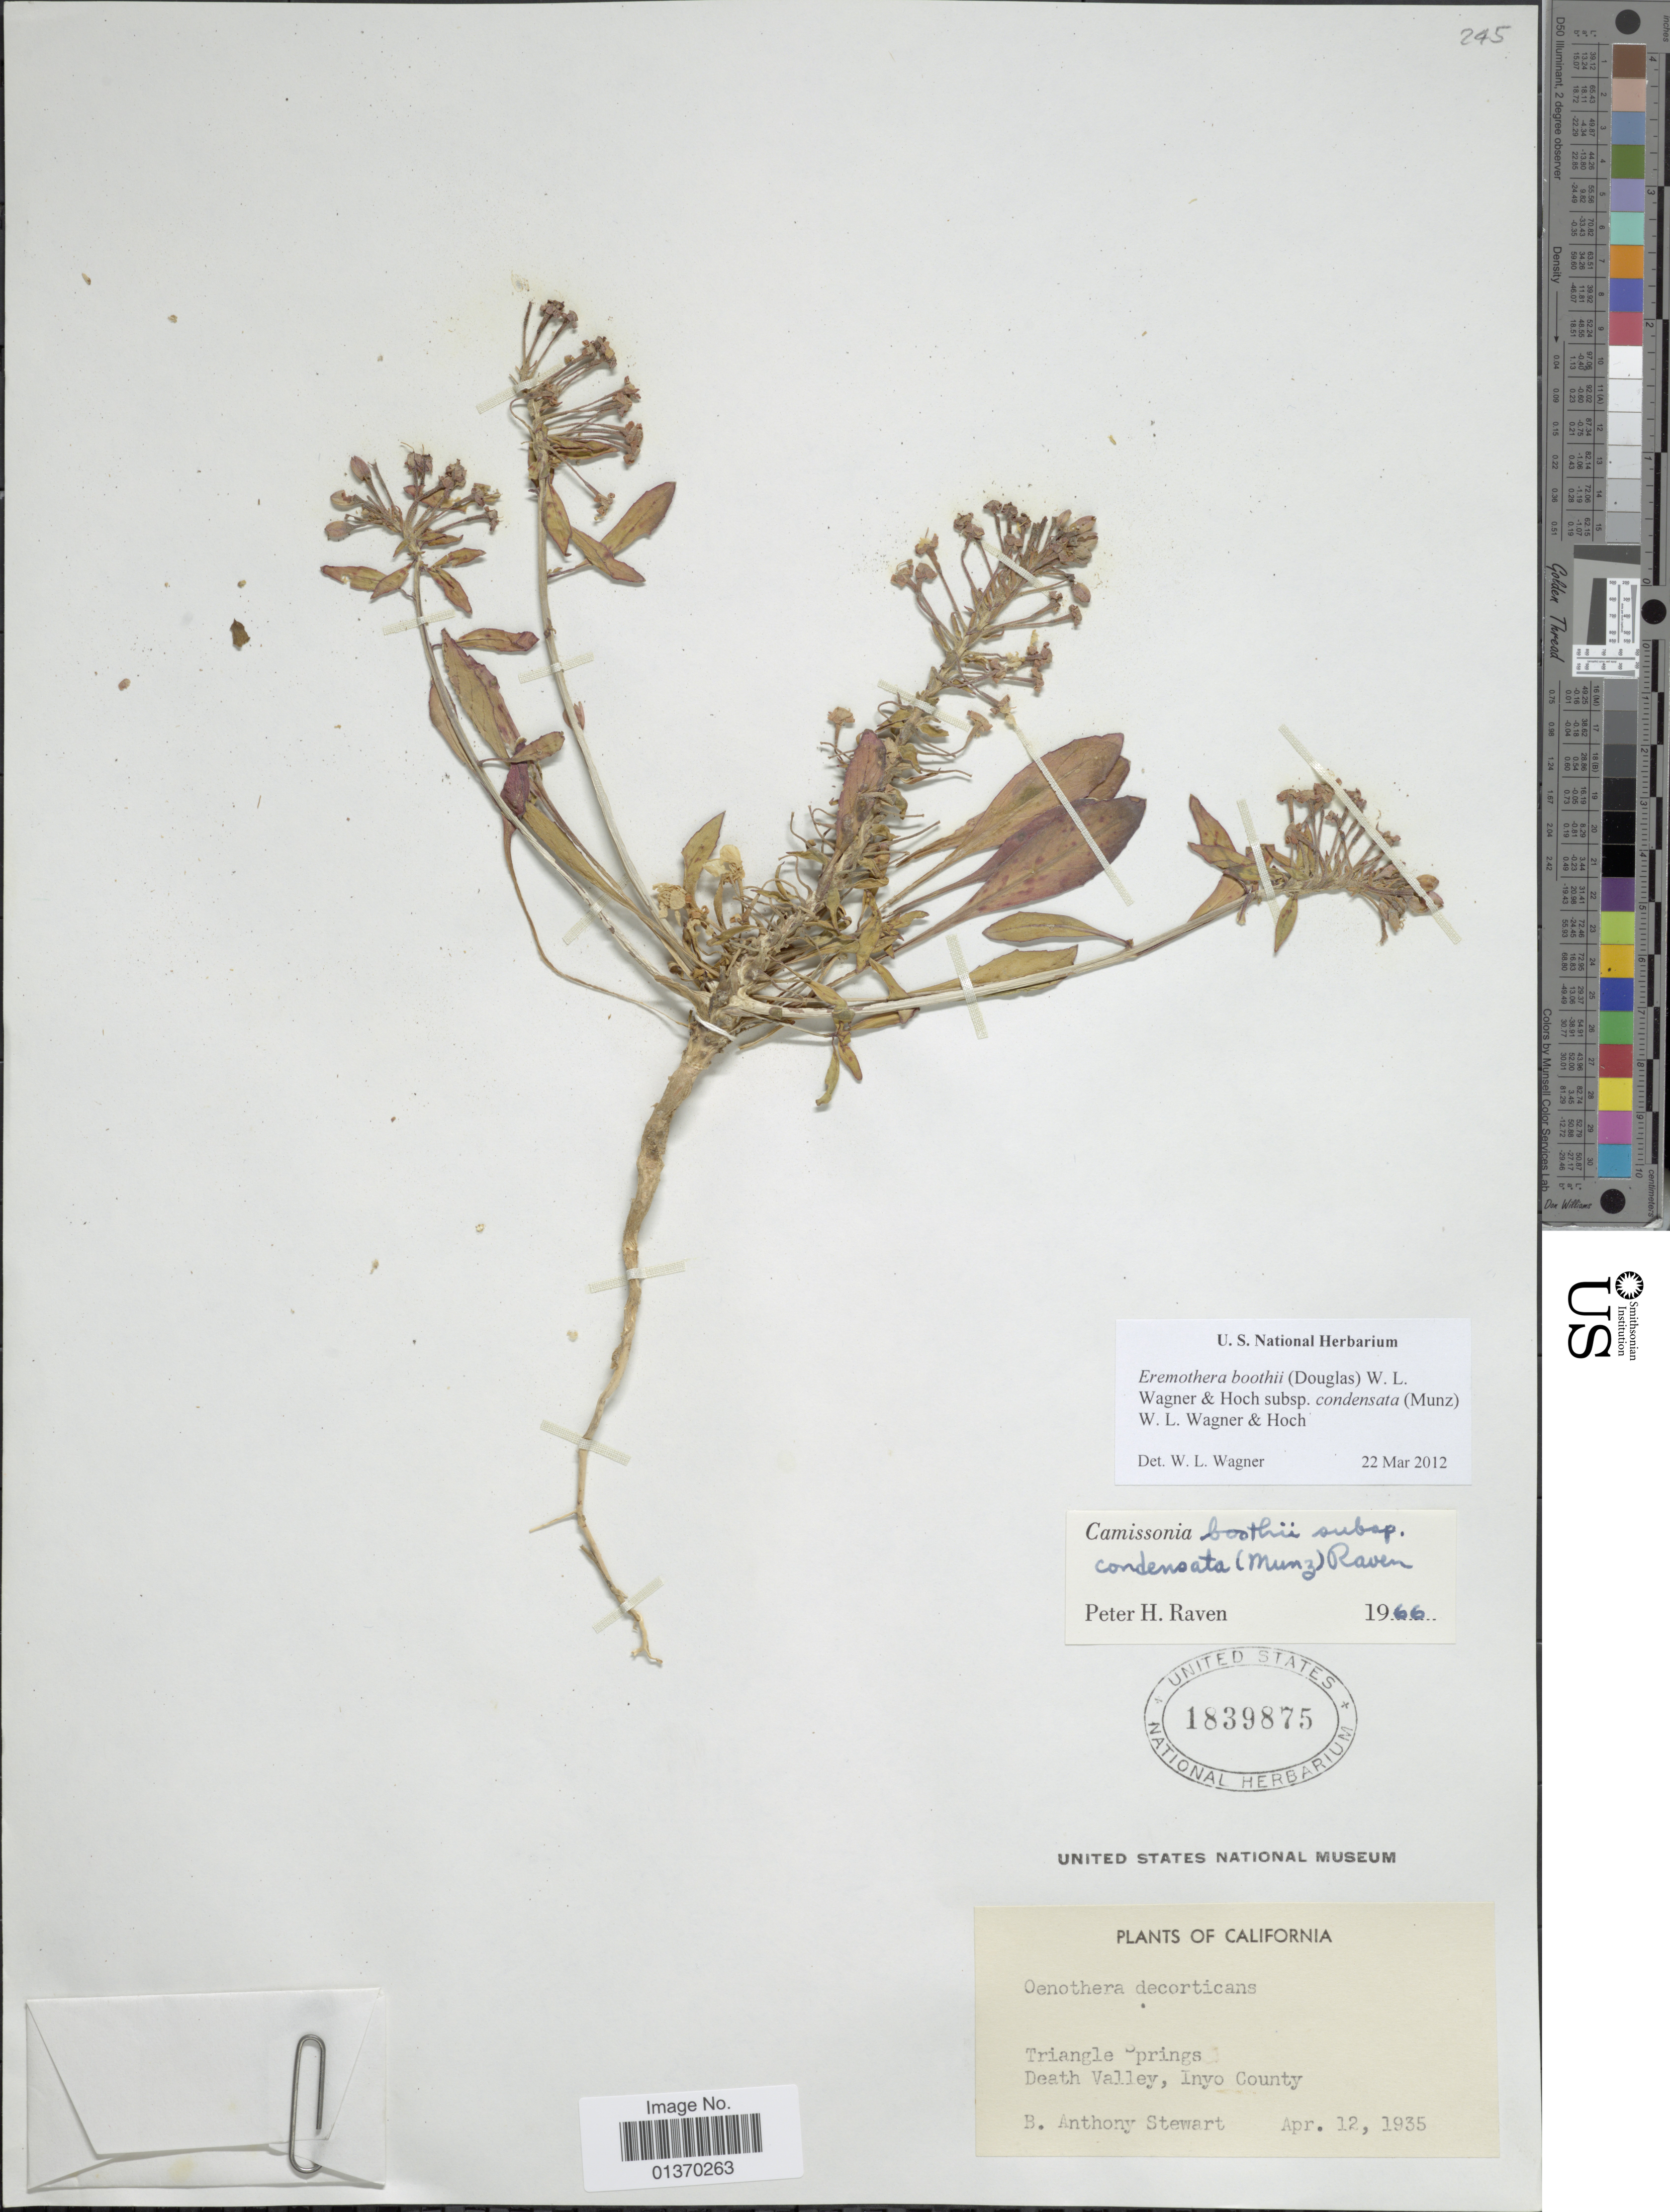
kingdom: Plantae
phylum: Tracheophyta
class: Magnoliopsida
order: Myrtales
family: Onagraceae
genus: Eremothera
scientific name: Eremothera boothii subsp. condensata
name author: (Munz) W.L. Wagner & Hoch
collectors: B. Stewart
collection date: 1935-04-12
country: United States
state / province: California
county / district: Inyo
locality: Triangle Springs, Death Valley, Inyo County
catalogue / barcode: US 1839875